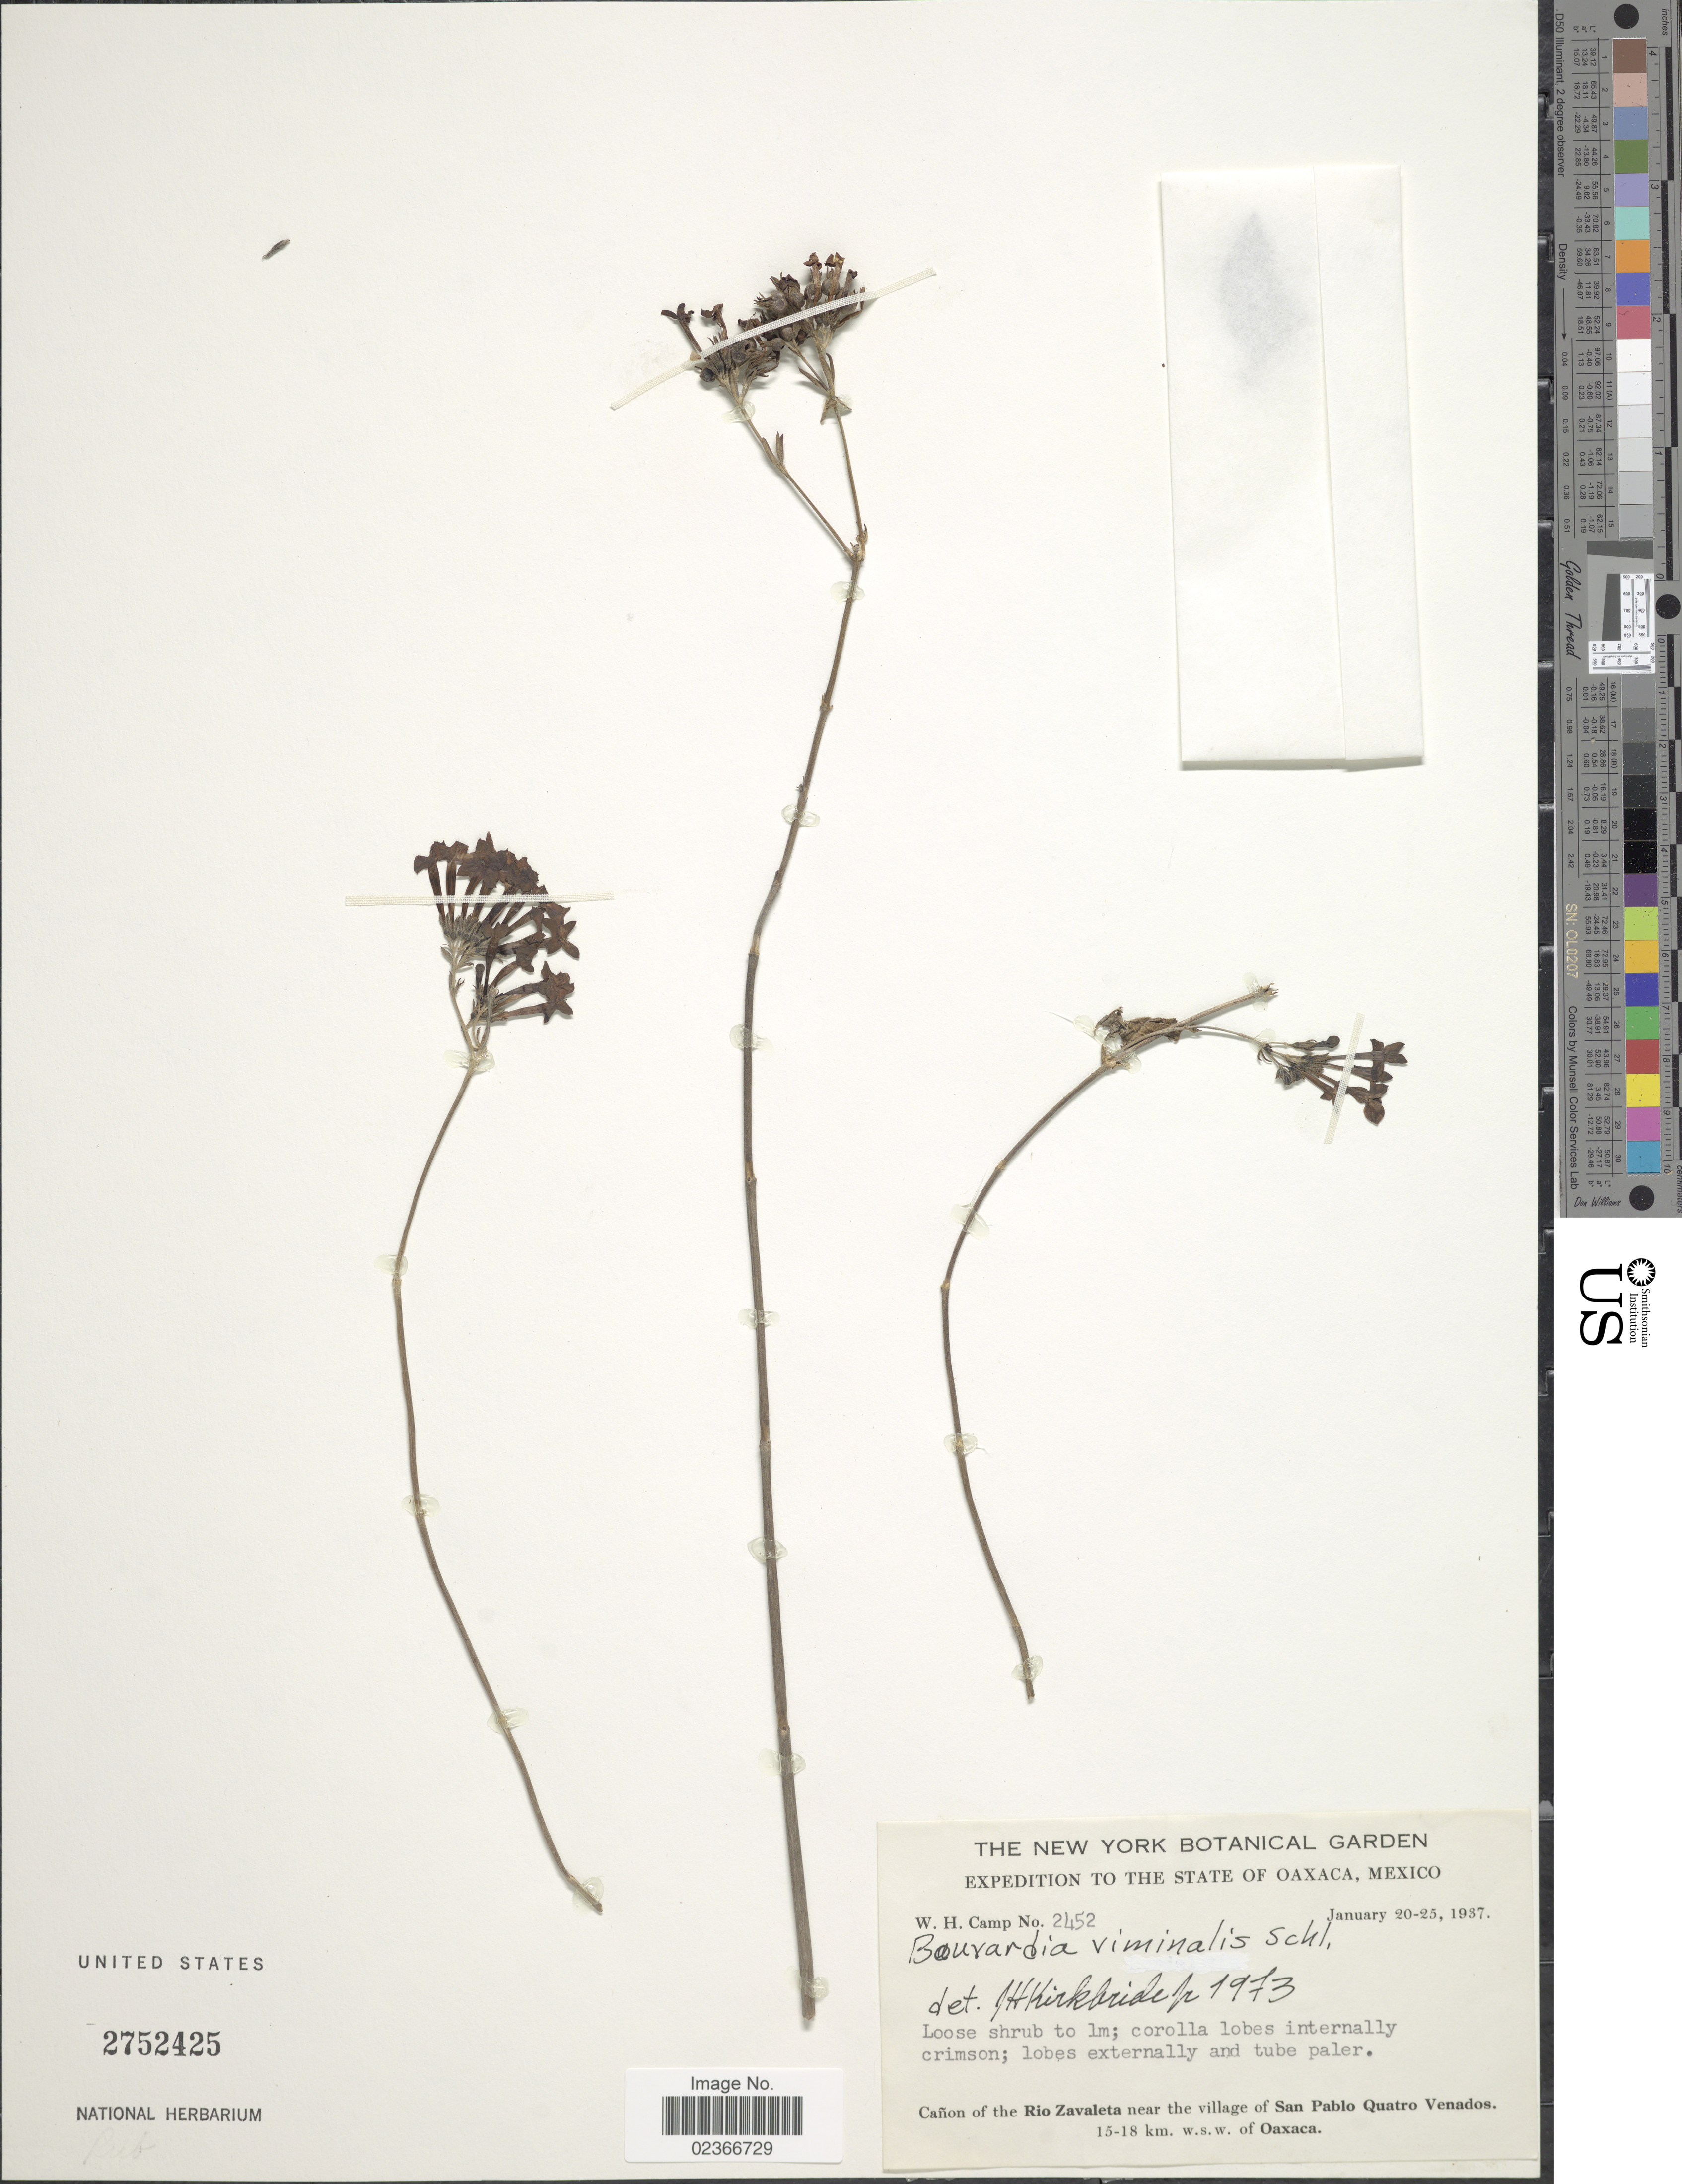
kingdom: Plantae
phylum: Tracheophyta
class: Magnoliopsida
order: Gentianales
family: Rubiaceae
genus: Bouvardia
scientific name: Bouvardia viminalis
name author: Schltdl.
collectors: W. H. Camp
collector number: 2452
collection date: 1937-01-20/1937-01-25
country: Mexico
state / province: Oaxaca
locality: Canon of the Rio Zavaleta near the village of San Pablo Quatro Venados. 15-18 km. w.s.w. of Oaxaca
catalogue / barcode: US 2752425